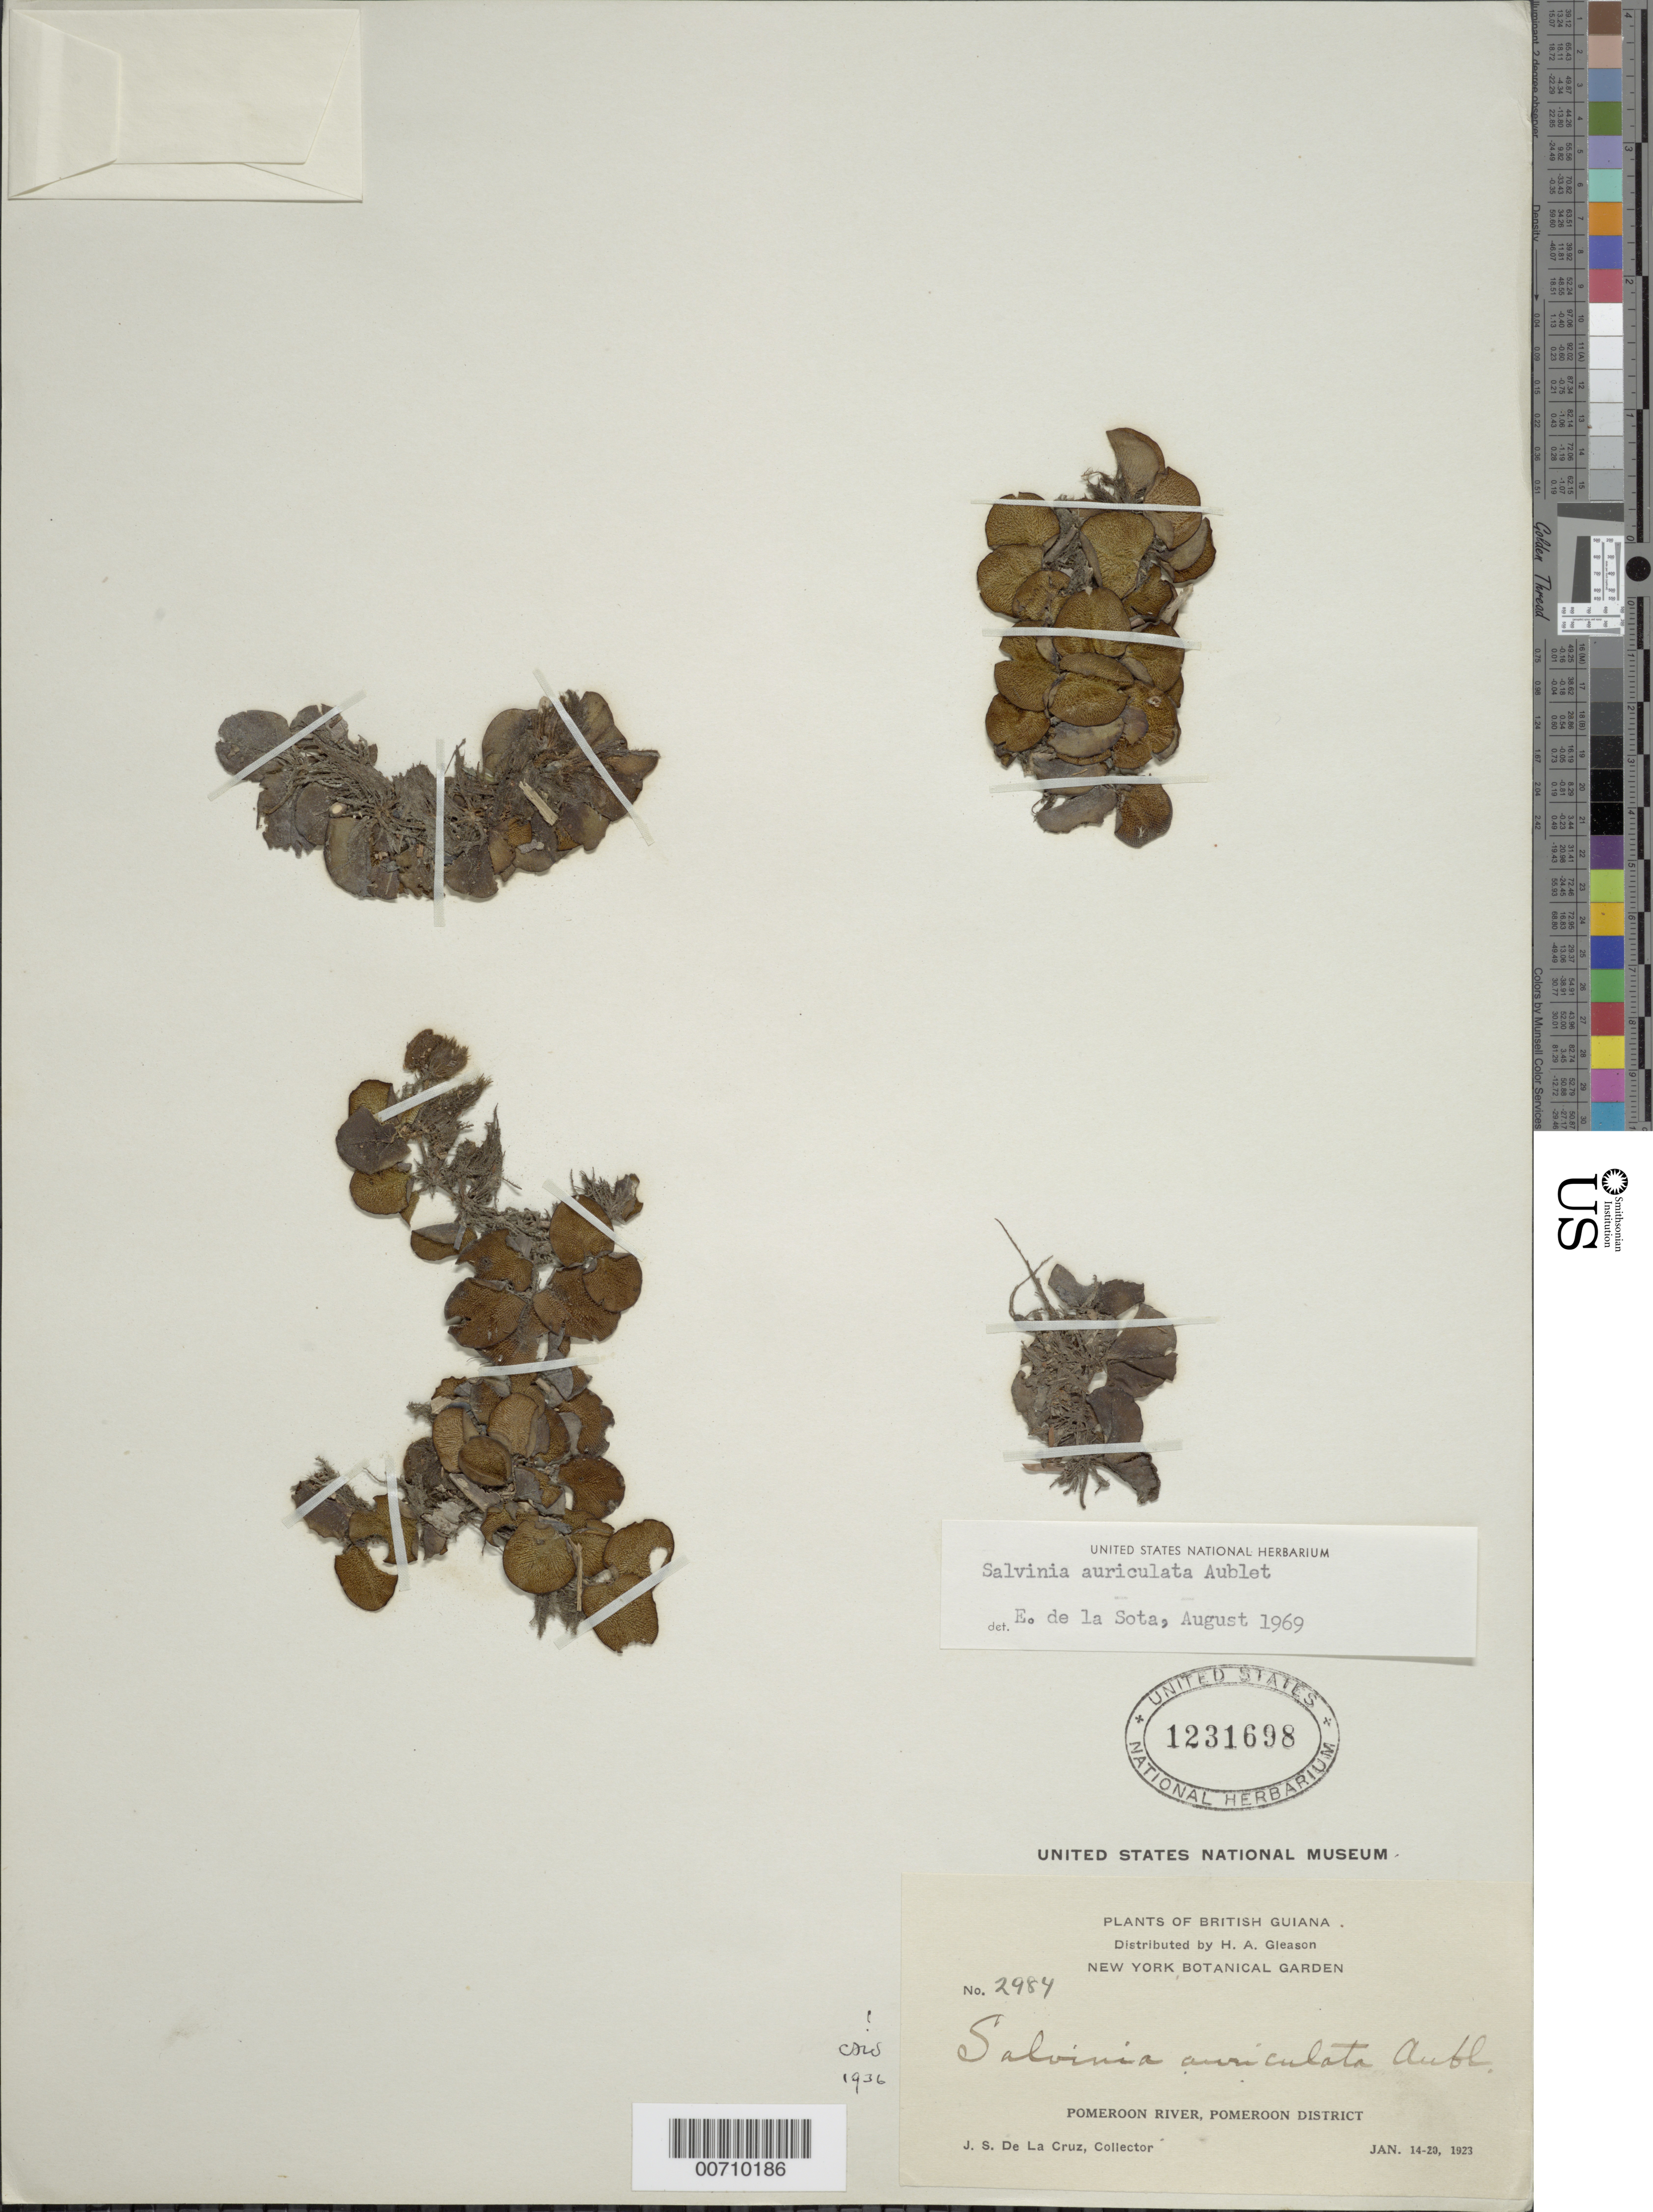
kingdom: Plantae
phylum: Tracheophyta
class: Polypodiopsida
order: Salviniales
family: Salviniaceae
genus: Salvinia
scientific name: Salvinia auriculata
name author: Aubl.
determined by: Sota, E. R. de la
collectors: J. S. de la Cruz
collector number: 2984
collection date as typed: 14-Jan-23 to 20-Jan-23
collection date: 1923-01-14/1923-01-20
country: Guyana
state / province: Pomeroon-Supenaam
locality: Pomeroon R.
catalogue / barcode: US 1231698